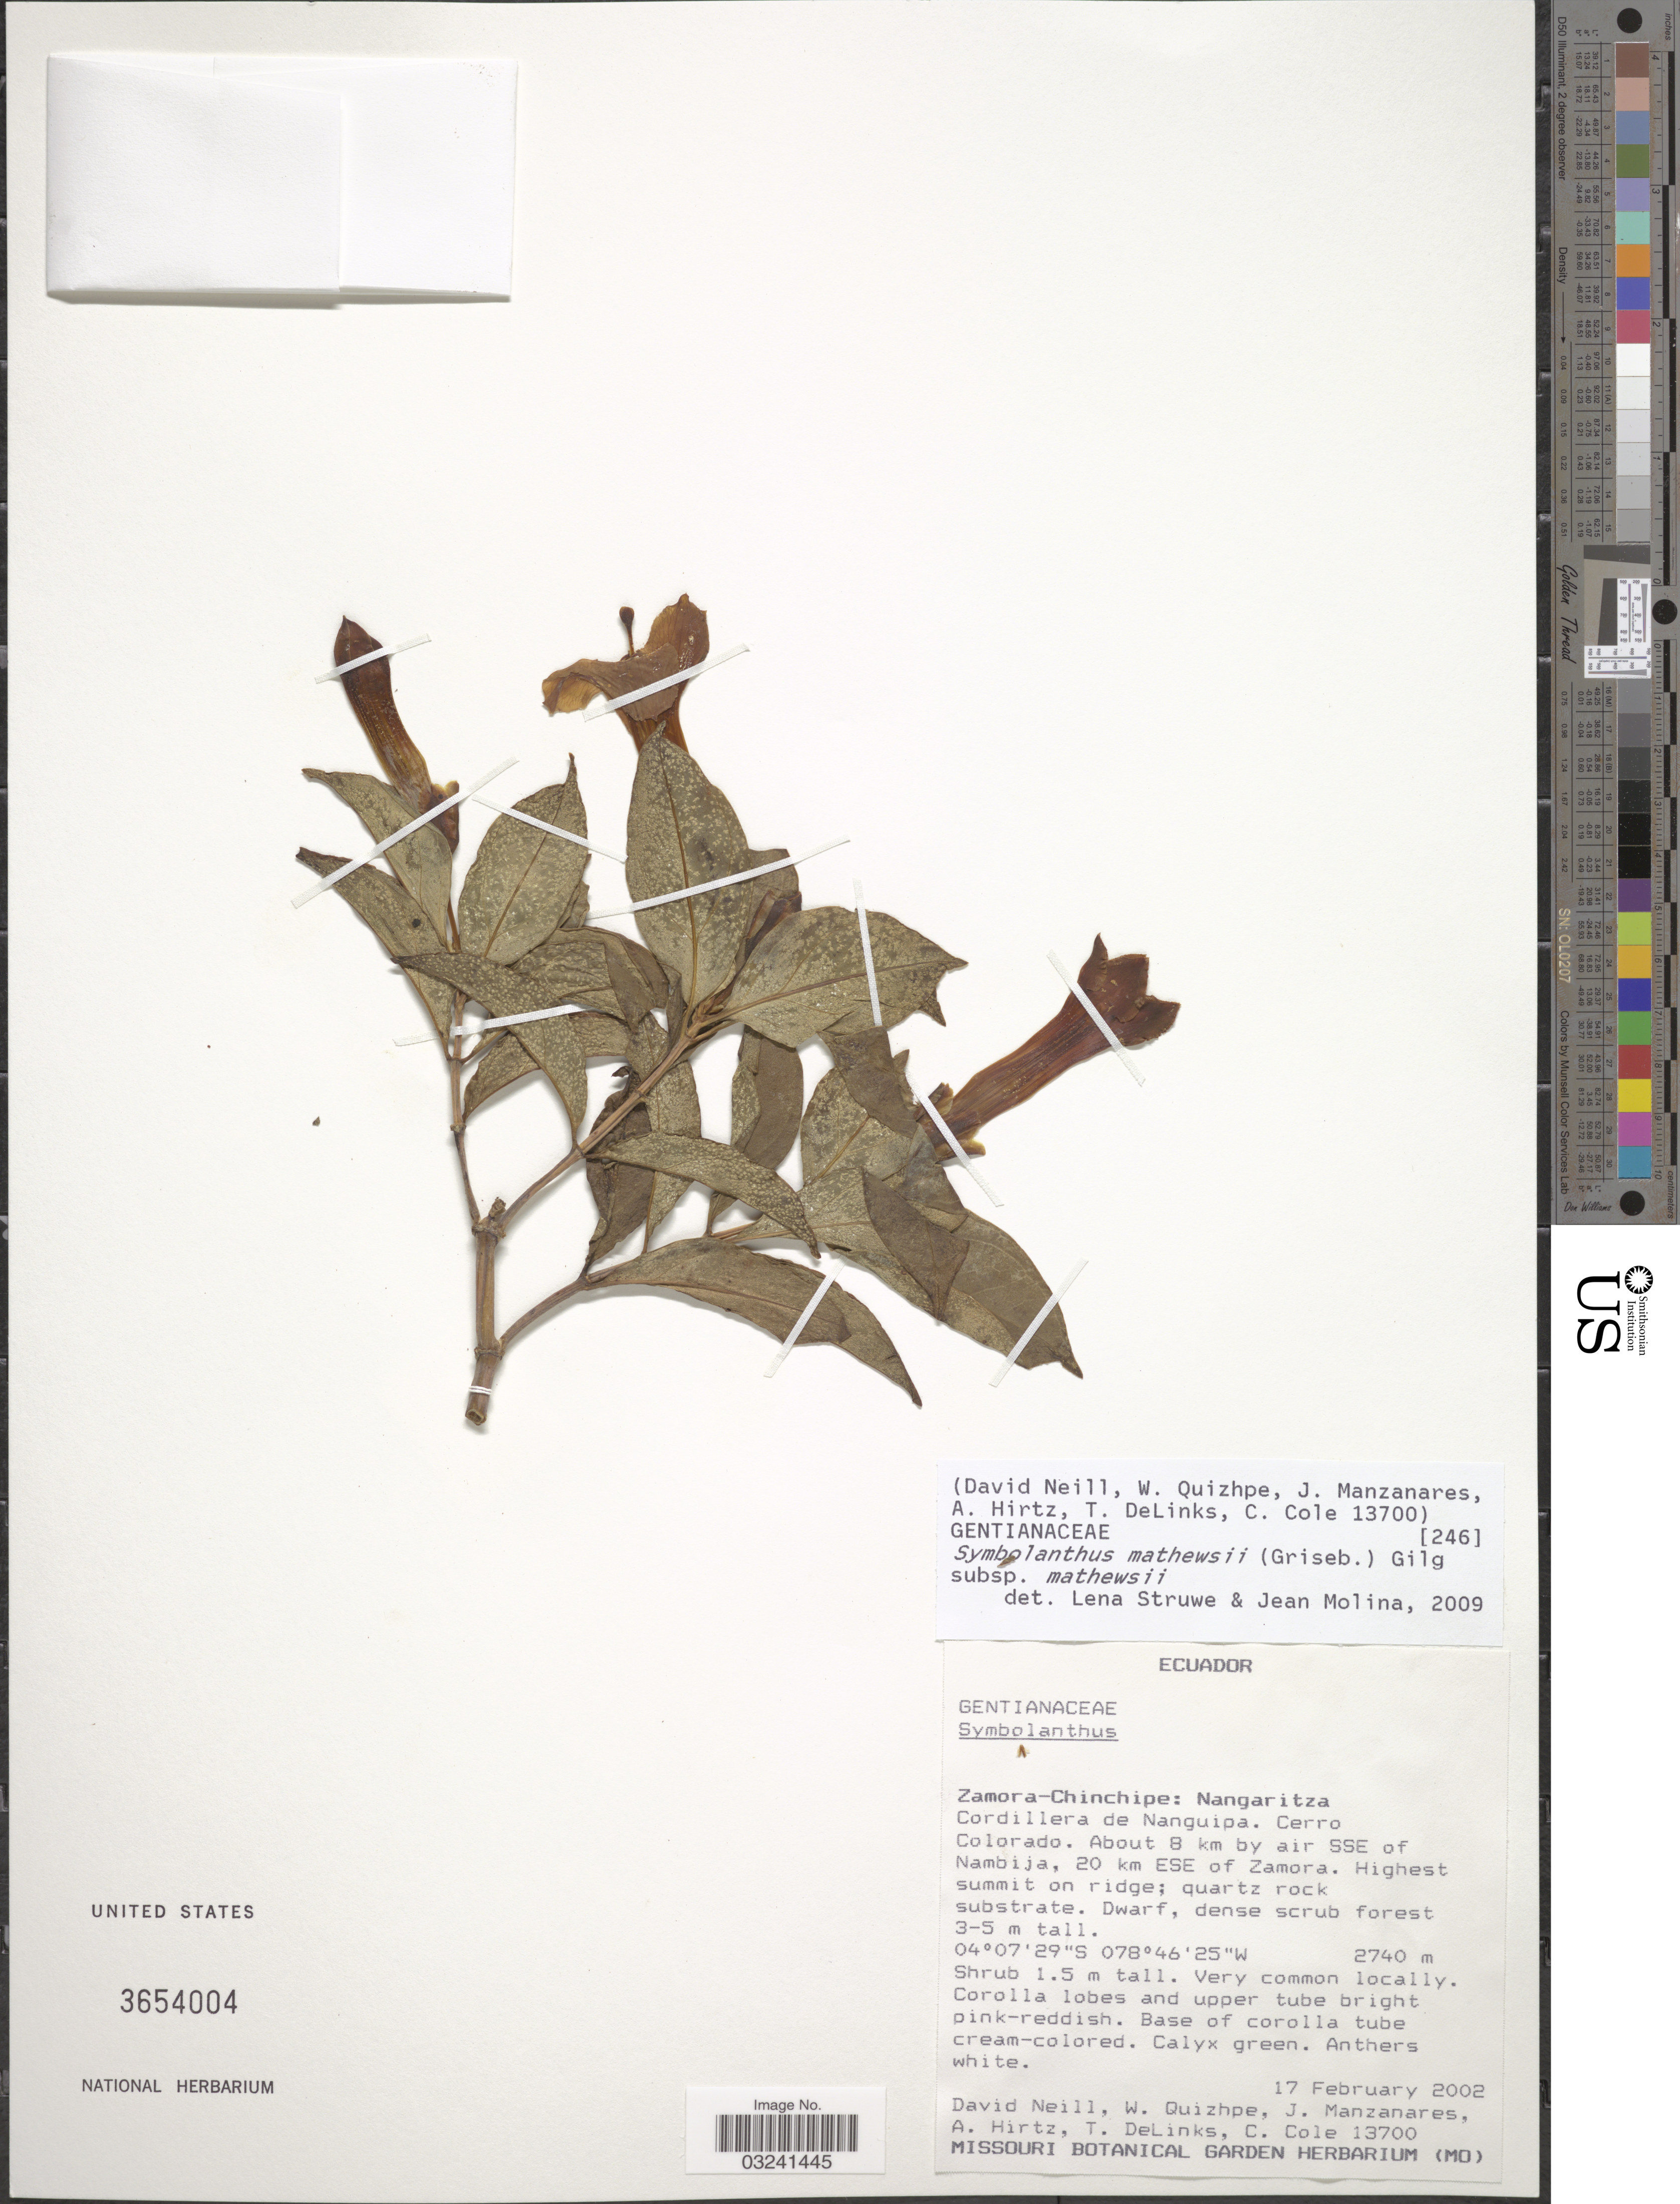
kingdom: Plantae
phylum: Tracheophyta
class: Magnoliopsida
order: Gentianales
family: Gentianaceae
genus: Symbolanthus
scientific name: Symbolanthus mathewsii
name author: (Griseb.) Ewan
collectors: D. Neill, W. Quizhpe, J. Manzanares, A. Hirtz & et al.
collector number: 13700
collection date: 2002-02-17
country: Ecuador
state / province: Zamora-Chinchipe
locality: Nangaritza. Cordillera de Nanguipa. Cerro Colorado. About 8 km by air SSE of Nambija, 20 km ESE of Zamora.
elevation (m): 2740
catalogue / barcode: US 3654004